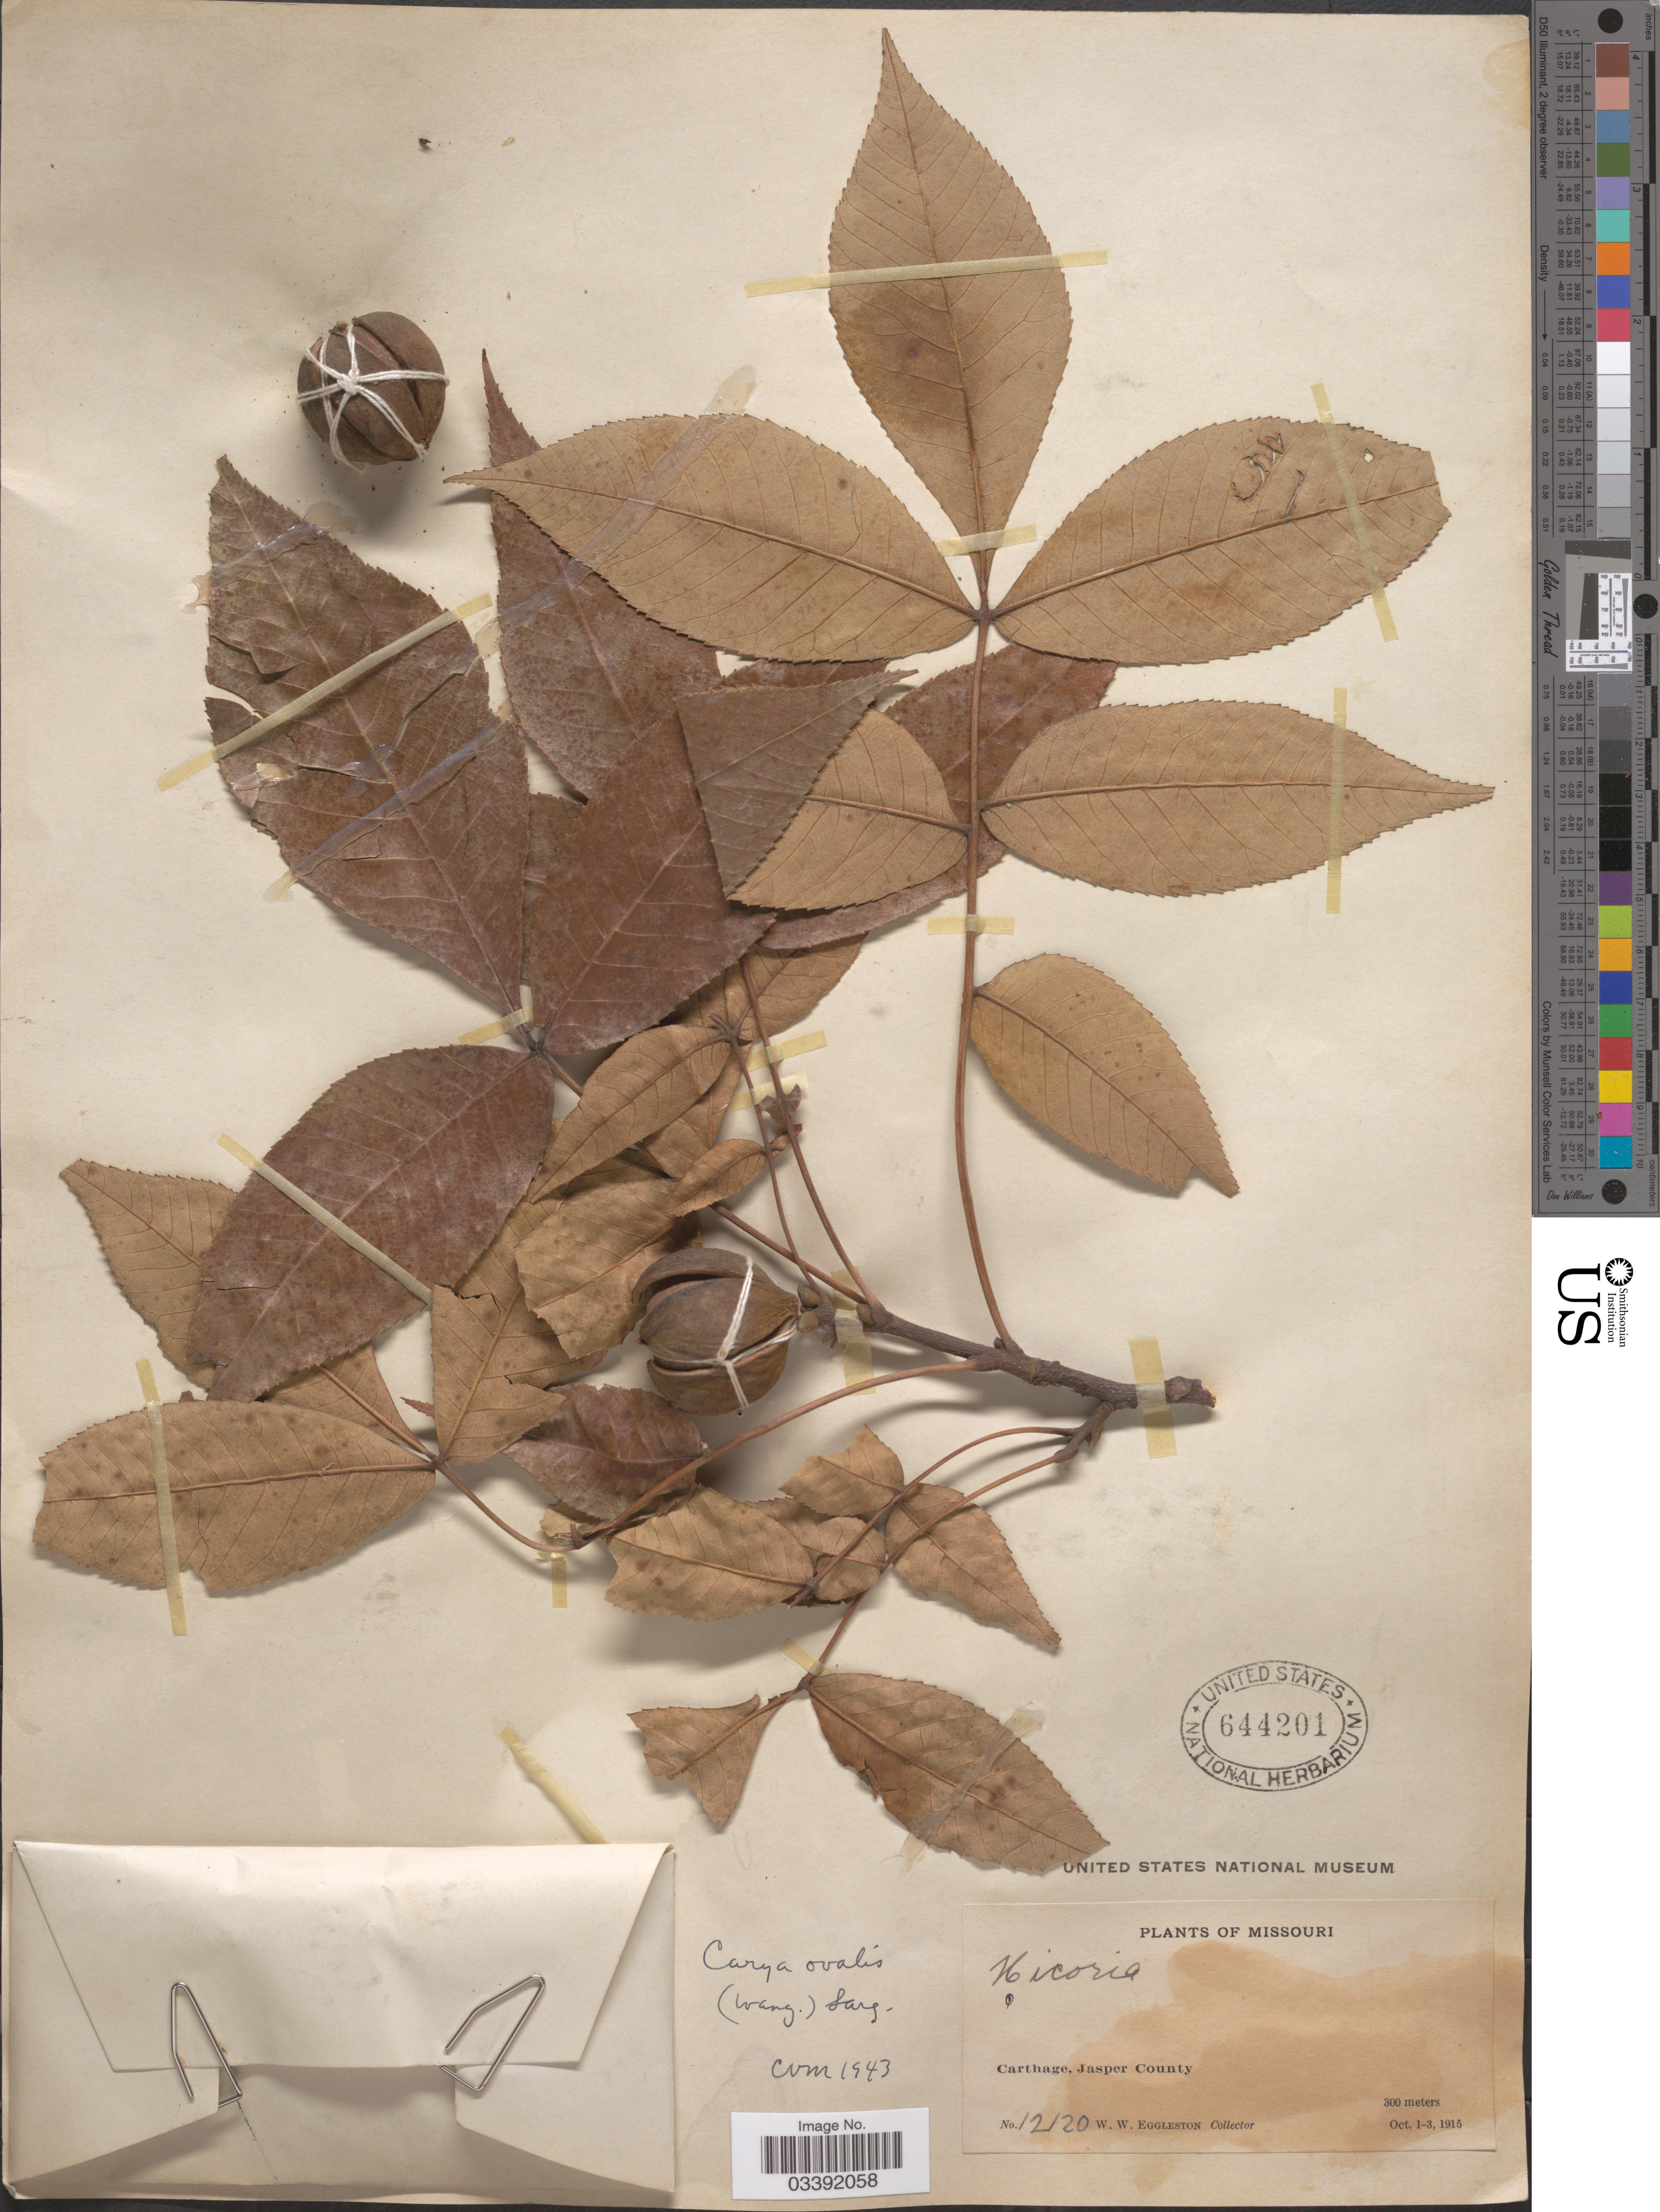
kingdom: Plantae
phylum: Tracheophyta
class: Magnoliopsida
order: Fagales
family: Juglandaceae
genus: Carya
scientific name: Carya ovalis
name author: (Wangenh.) Sarg.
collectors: W. W. Eggleston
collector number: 12120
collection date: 1915-10-01/1915-10-03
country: United States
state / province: Missouri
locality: Carthage, Jasper County.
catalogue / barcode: US 644201